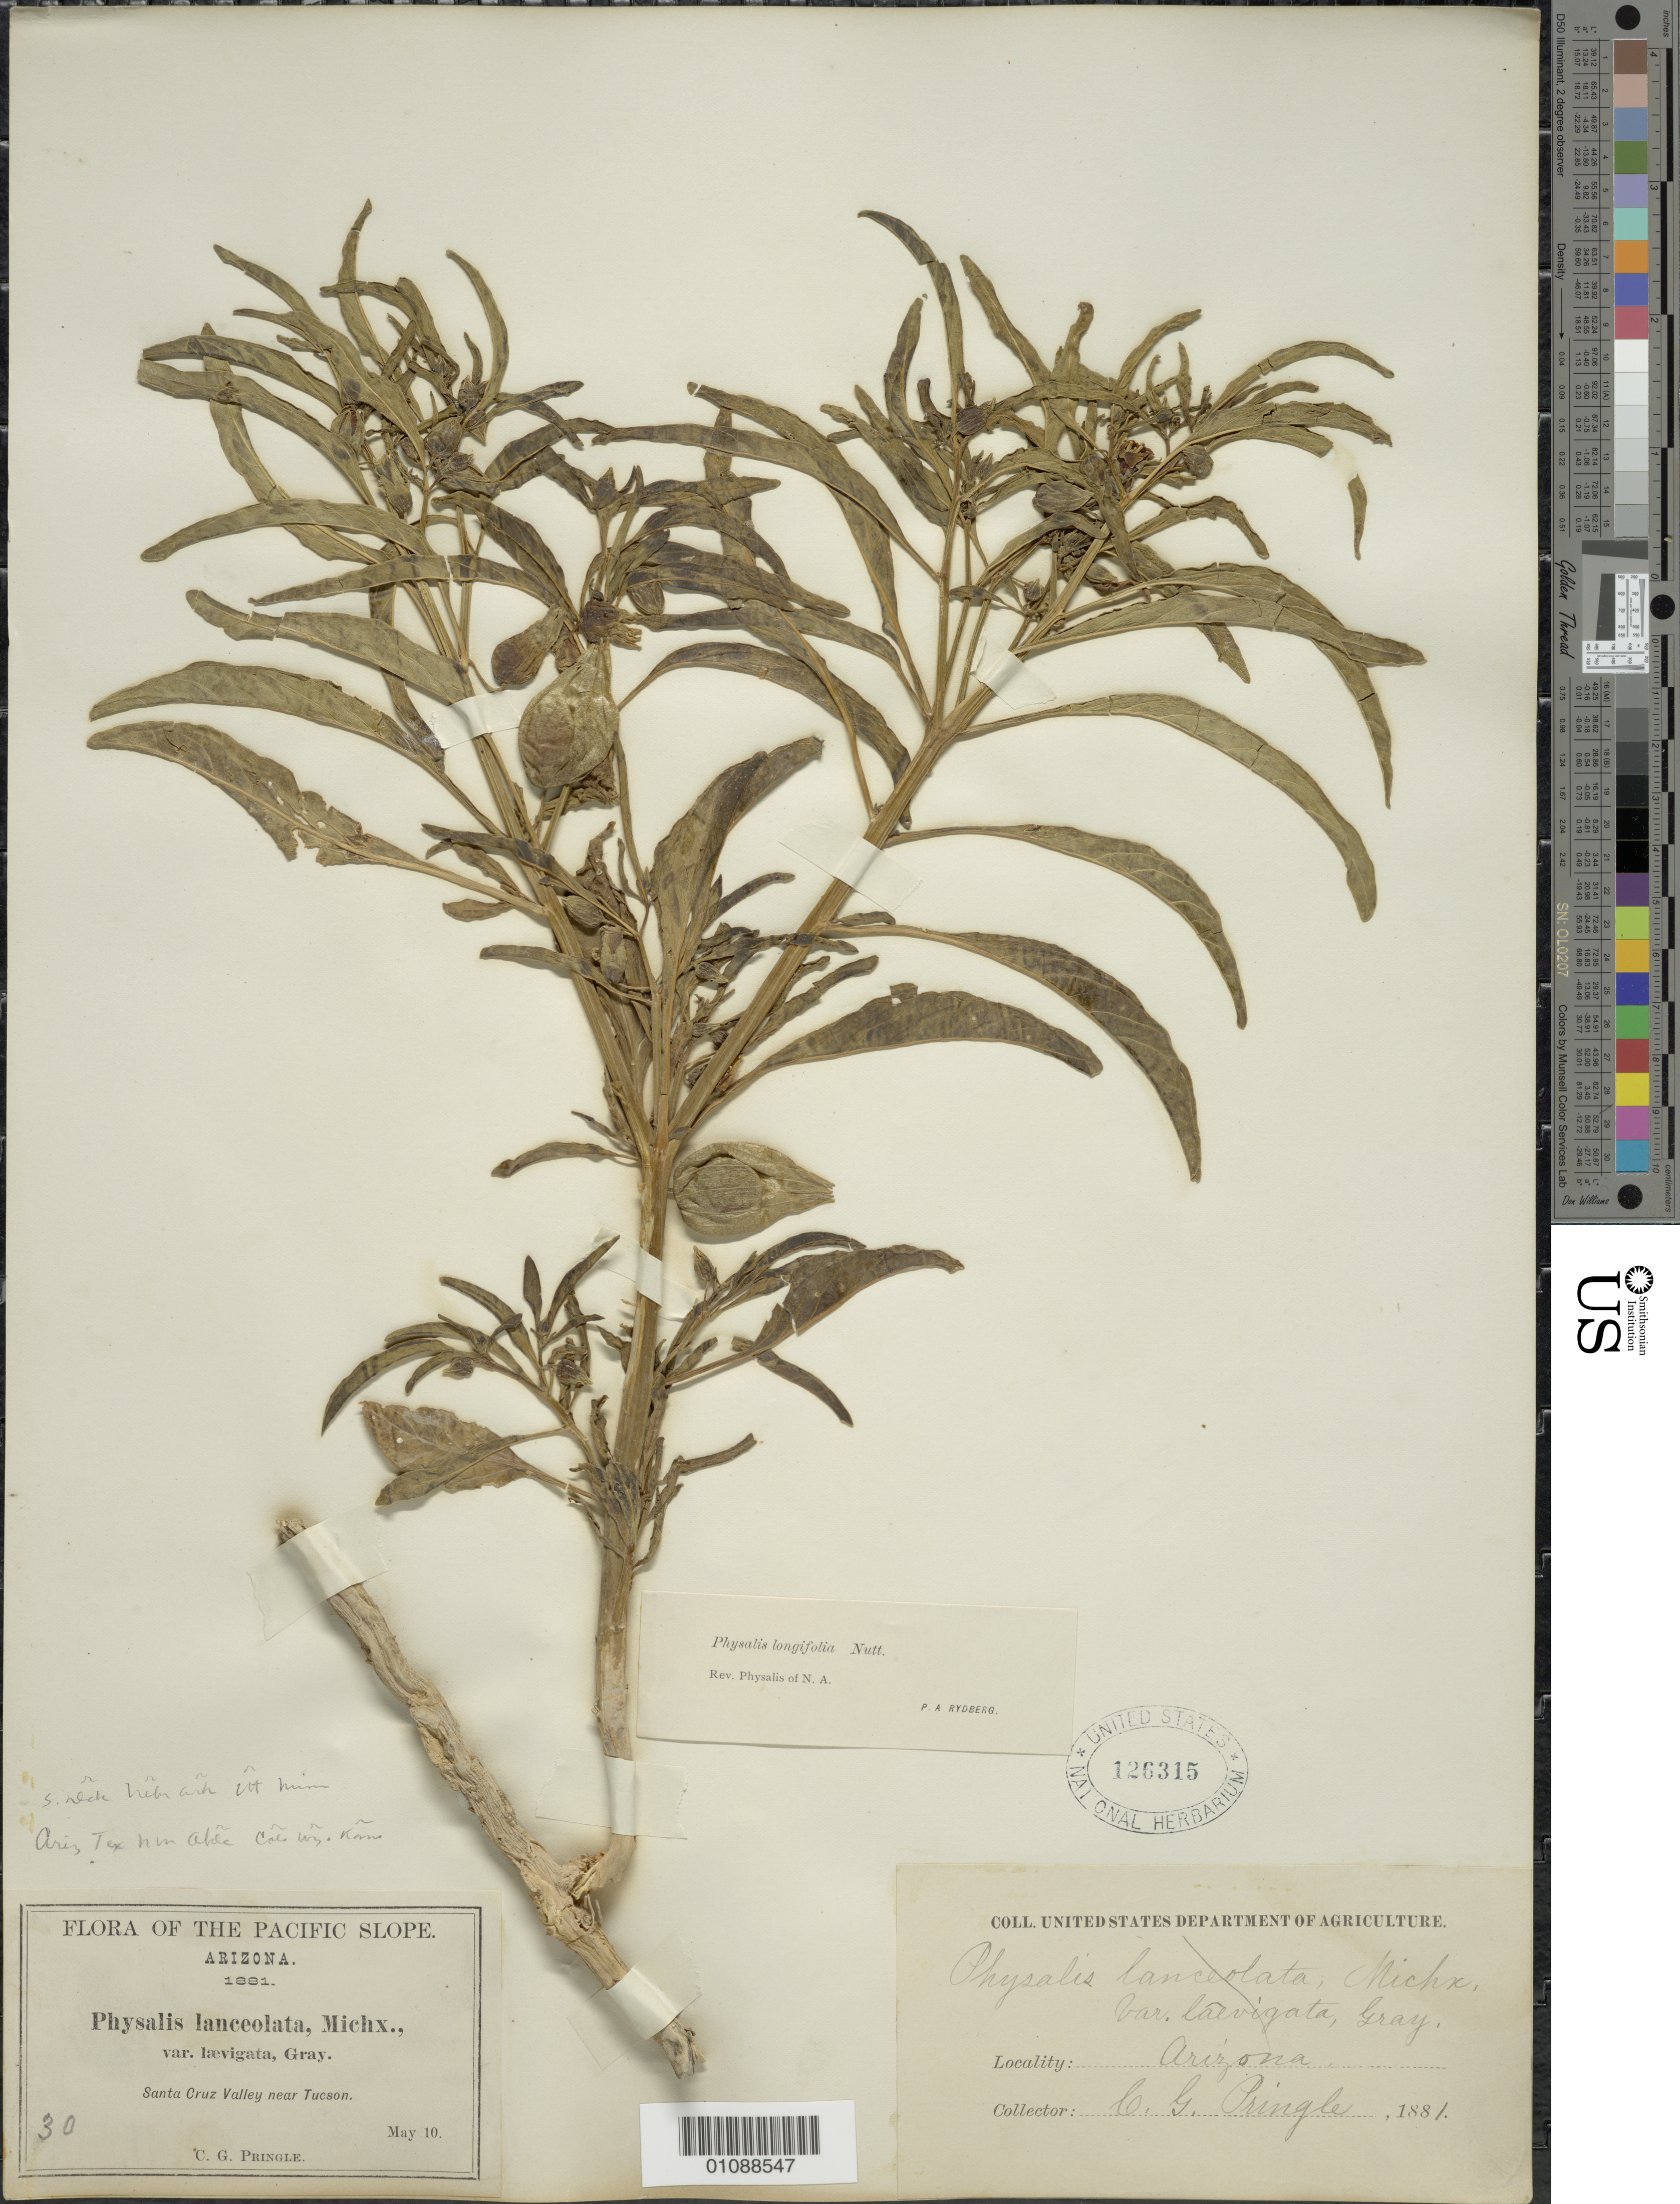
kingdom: Plantae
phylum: Tracheophyta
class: Magnoliopsida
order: Solanales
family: Solanaceae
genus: Physalis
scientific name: Physalis longifolia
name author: Nutt.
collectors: C. G. Pringle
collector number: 30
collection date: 1881-05-10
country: United States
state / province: Arizona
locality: Pacific Slope. Santa Cruz Valley near Tucson.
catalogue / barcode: US 126315